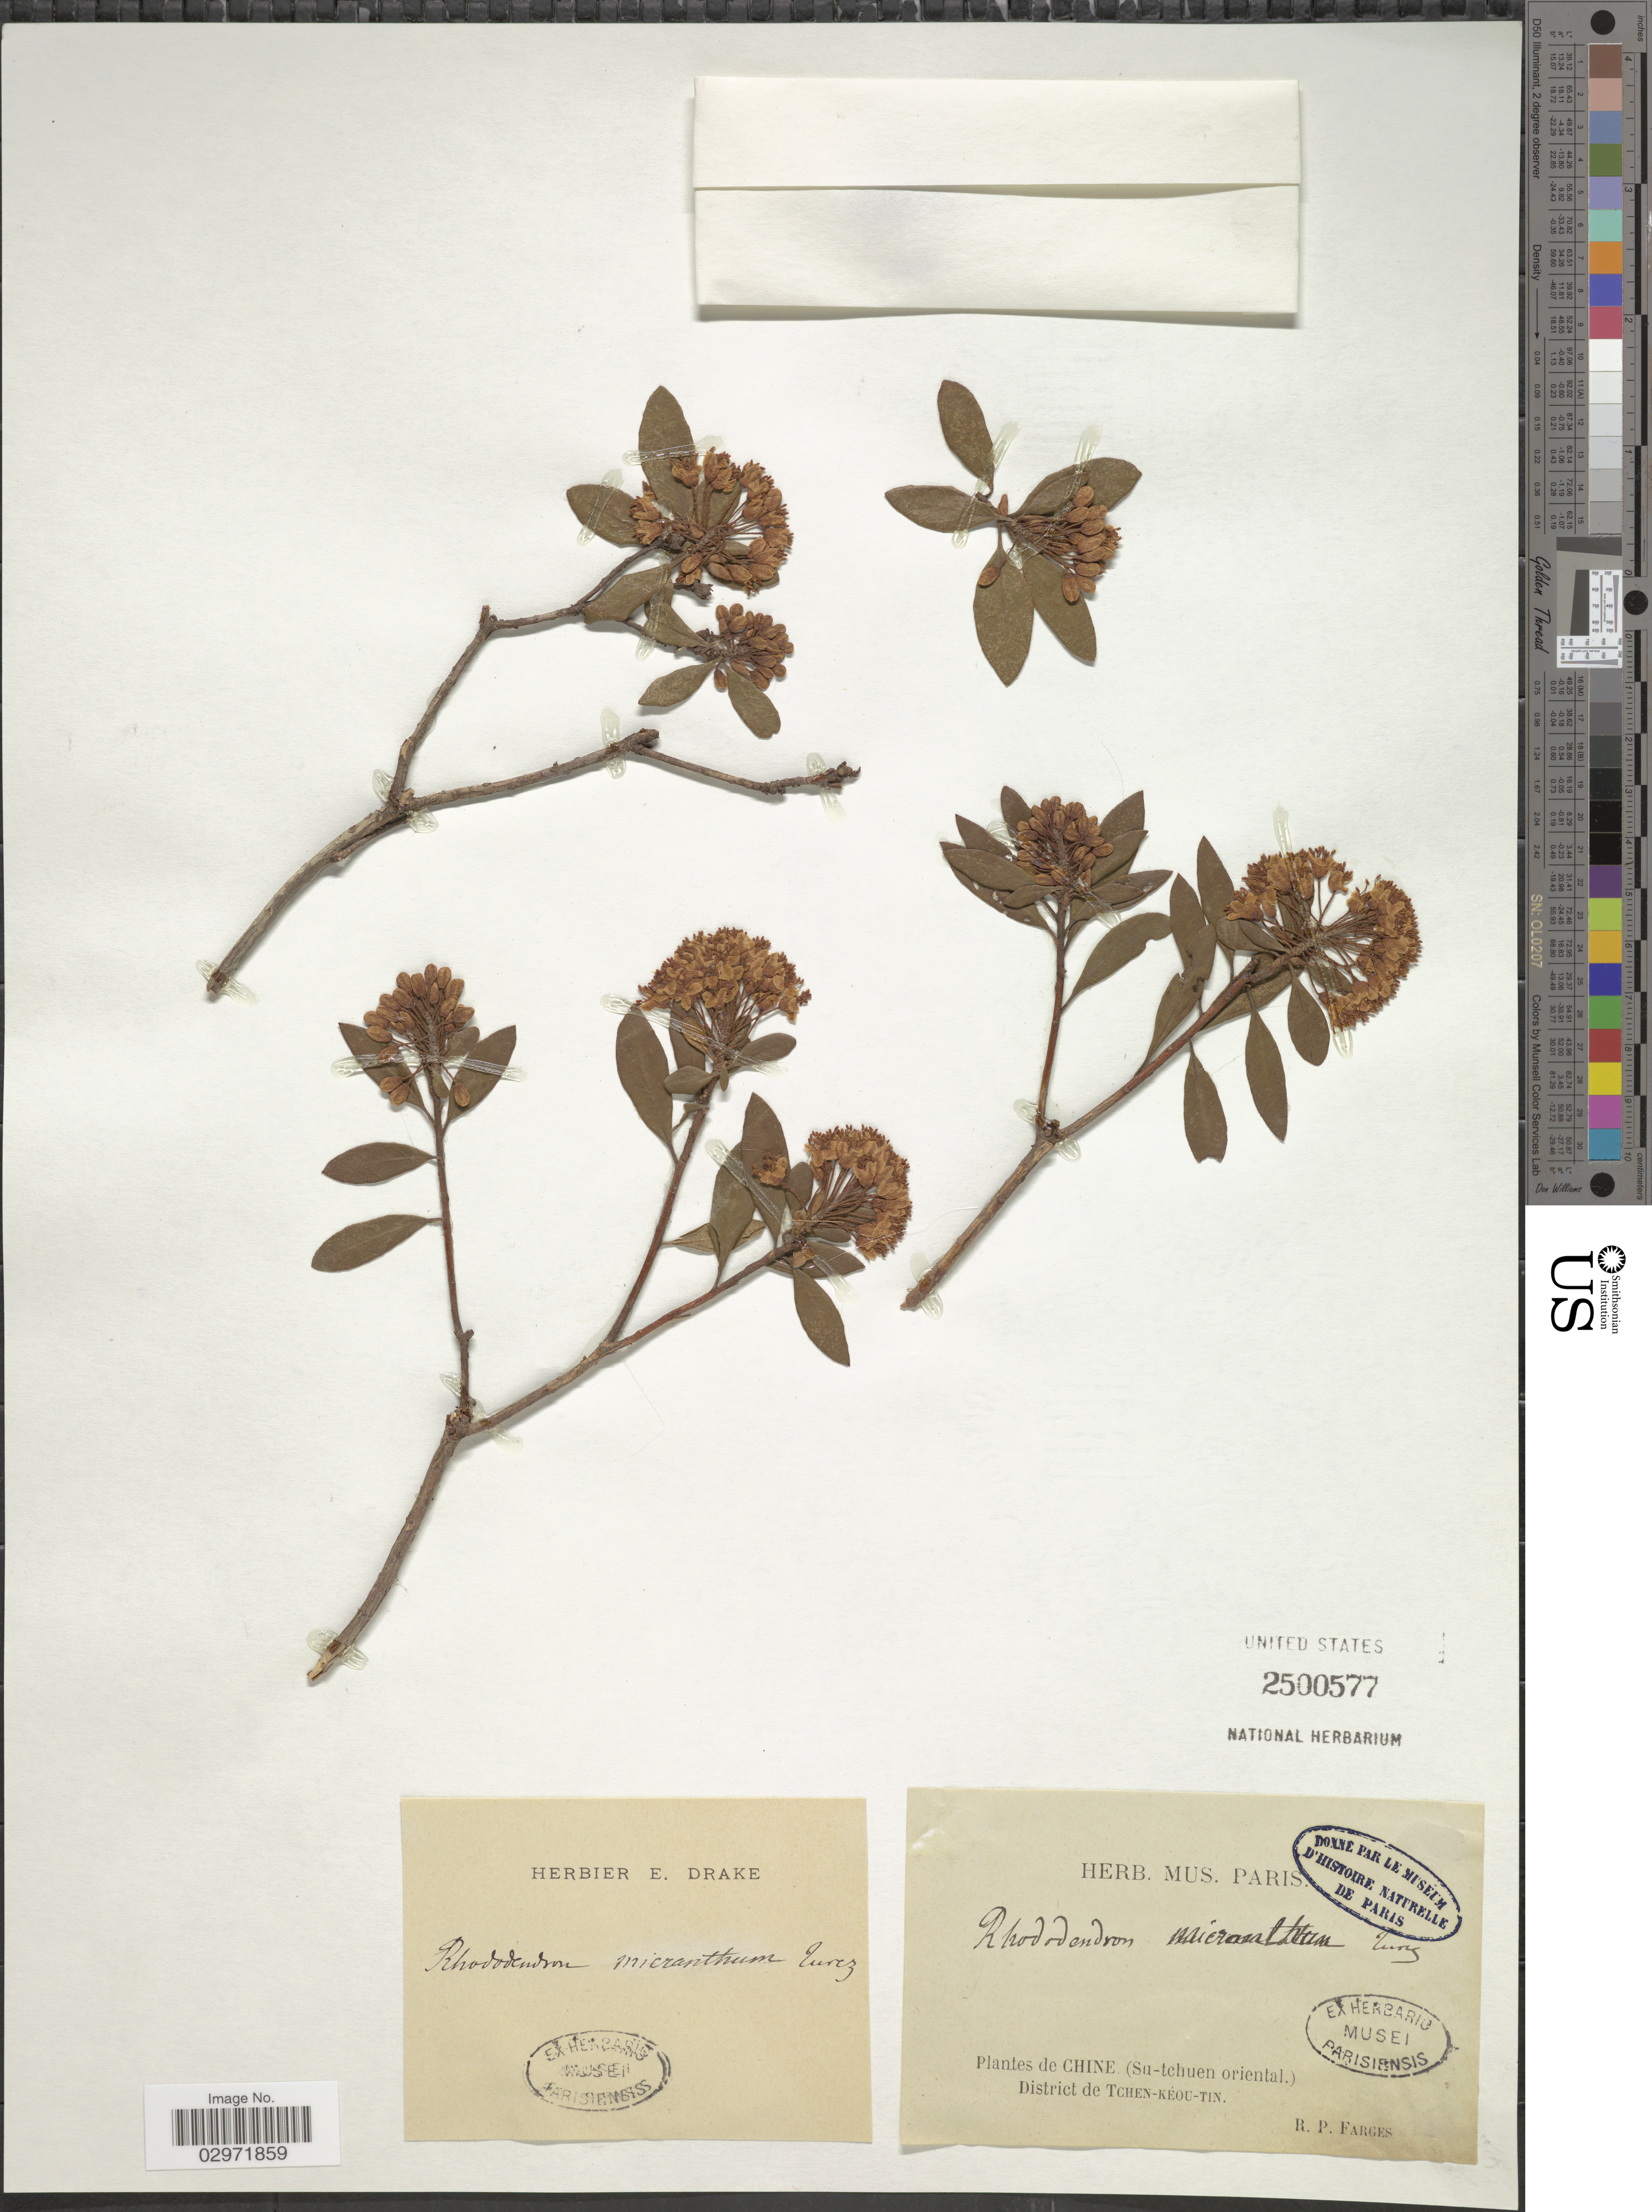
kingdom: Plantae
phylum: Tracheophyta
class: Magnoliopsida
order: Ericales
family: Ericaceae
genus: Rhododendron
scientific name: Rhododendron micranthum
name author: Turcz.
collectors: R. Farges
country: China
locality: (Su-tchuen oriental). District de Tchen-Kéou-Tin.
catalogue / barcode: US 2500577